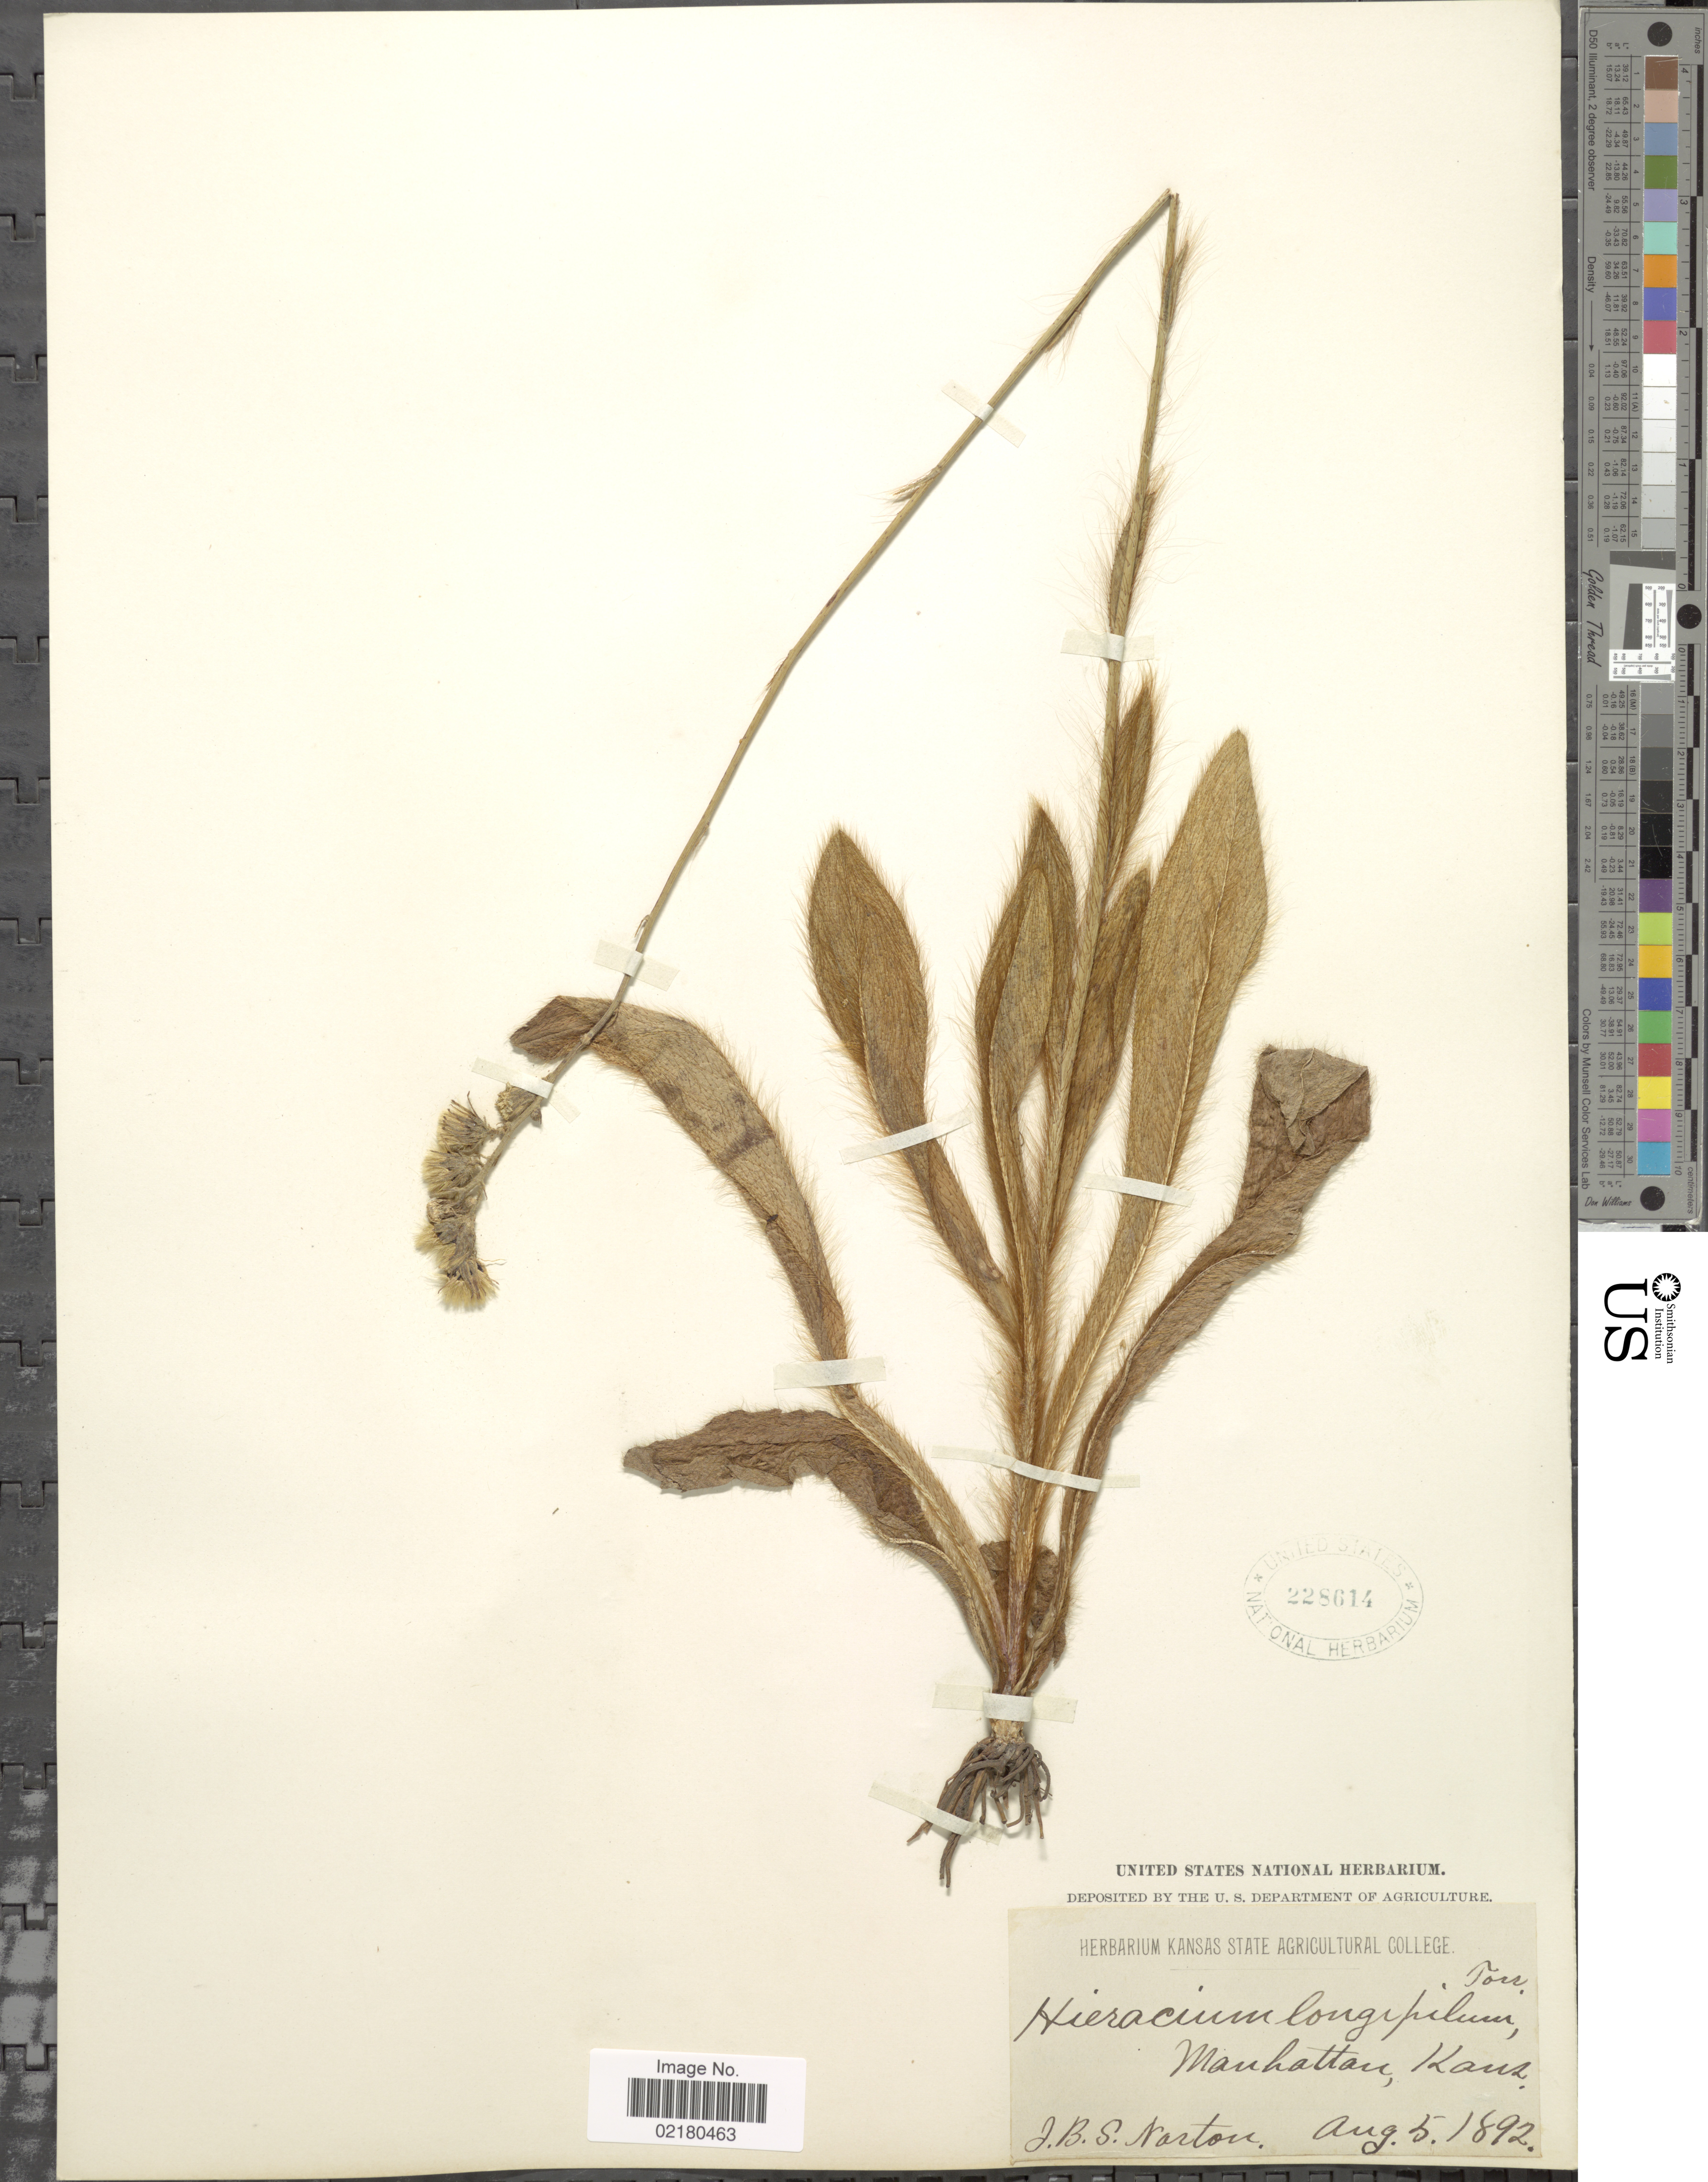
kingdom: Plantae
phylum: Tracheophyta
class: Magnoliopsida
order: Asterales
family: Asteraceae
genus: Hieracium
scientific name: Hieracium longipilum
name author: Torr. ex Hook.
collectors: J. B. S. Norton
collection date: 1892-08-05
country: United States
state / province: Kansas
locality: Manhattan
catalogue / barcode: US 228614